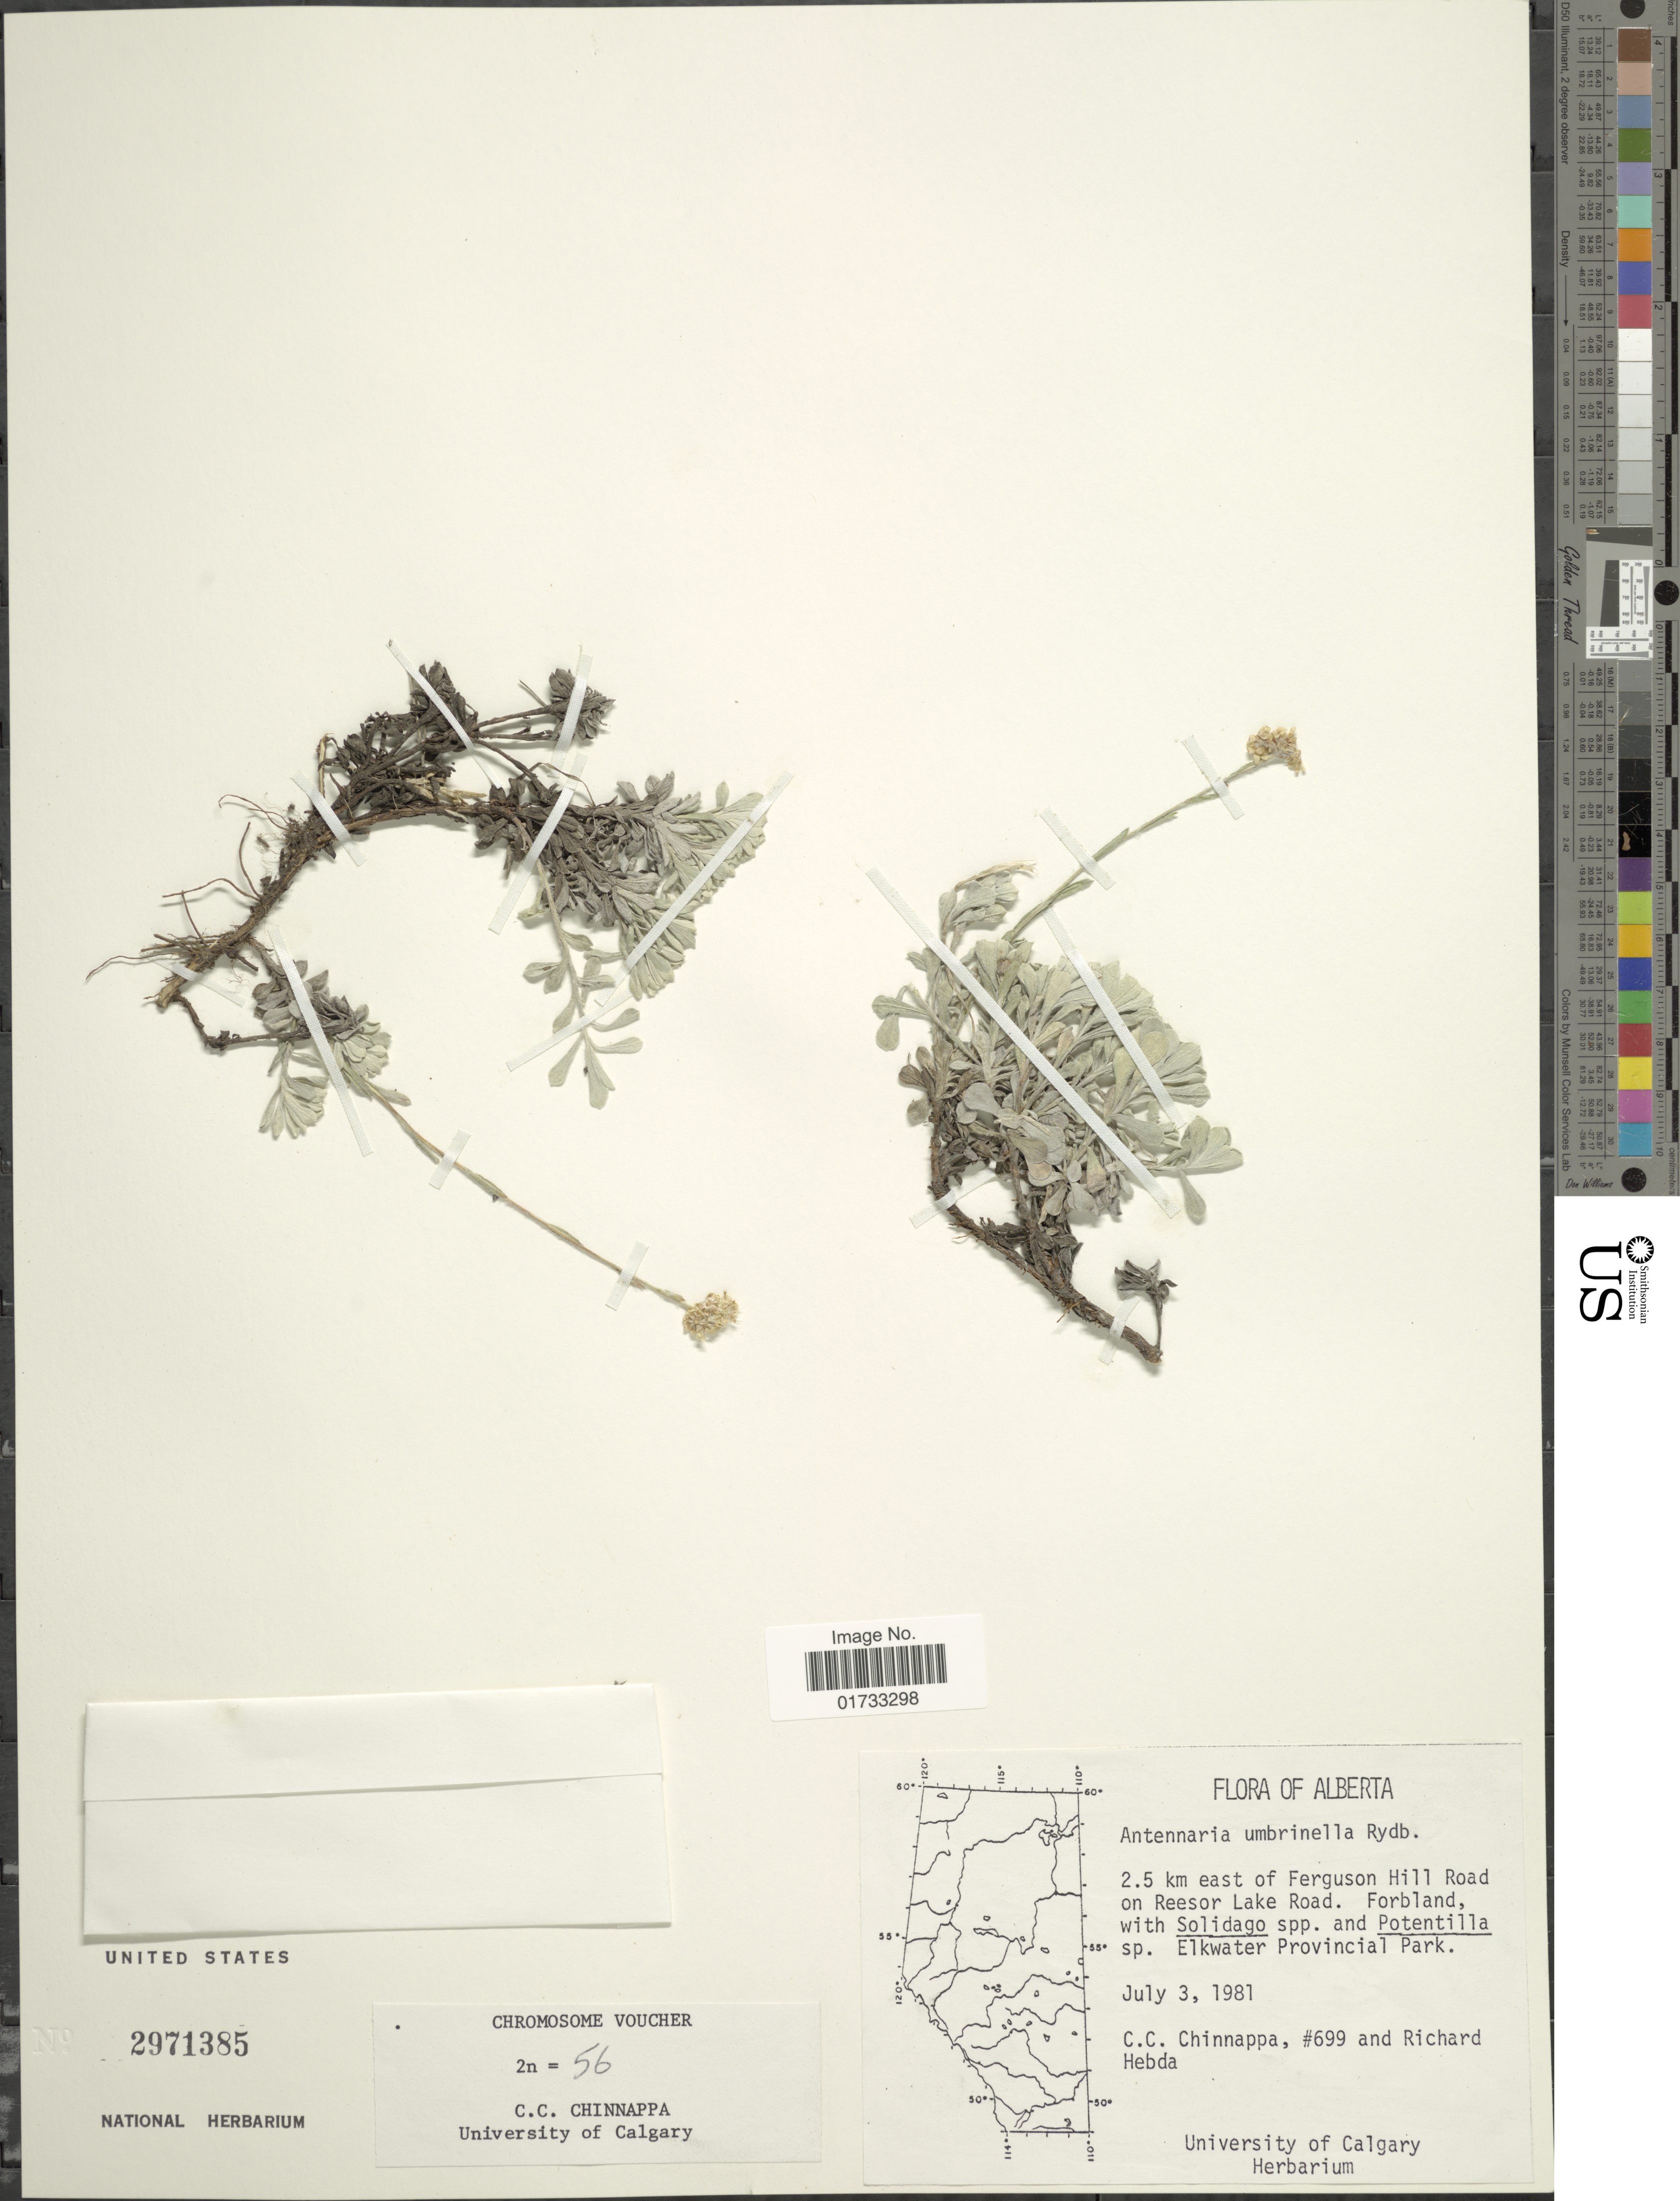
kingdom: Plantae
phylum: Tracheophyta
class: Magnoliopsida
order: Asterales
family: Asteraceae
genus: Antennaria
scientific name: Antennaria umbrinella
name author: Rydb.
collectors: C. Chinnappa & R. Hebda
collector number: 699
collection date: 1981-07-03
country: Canada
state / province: Alberta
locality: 2.5 km east of Ferguson Hill Road, on Reesor Lake Road, Elkwater Provincial Park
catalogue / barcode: US 2971385